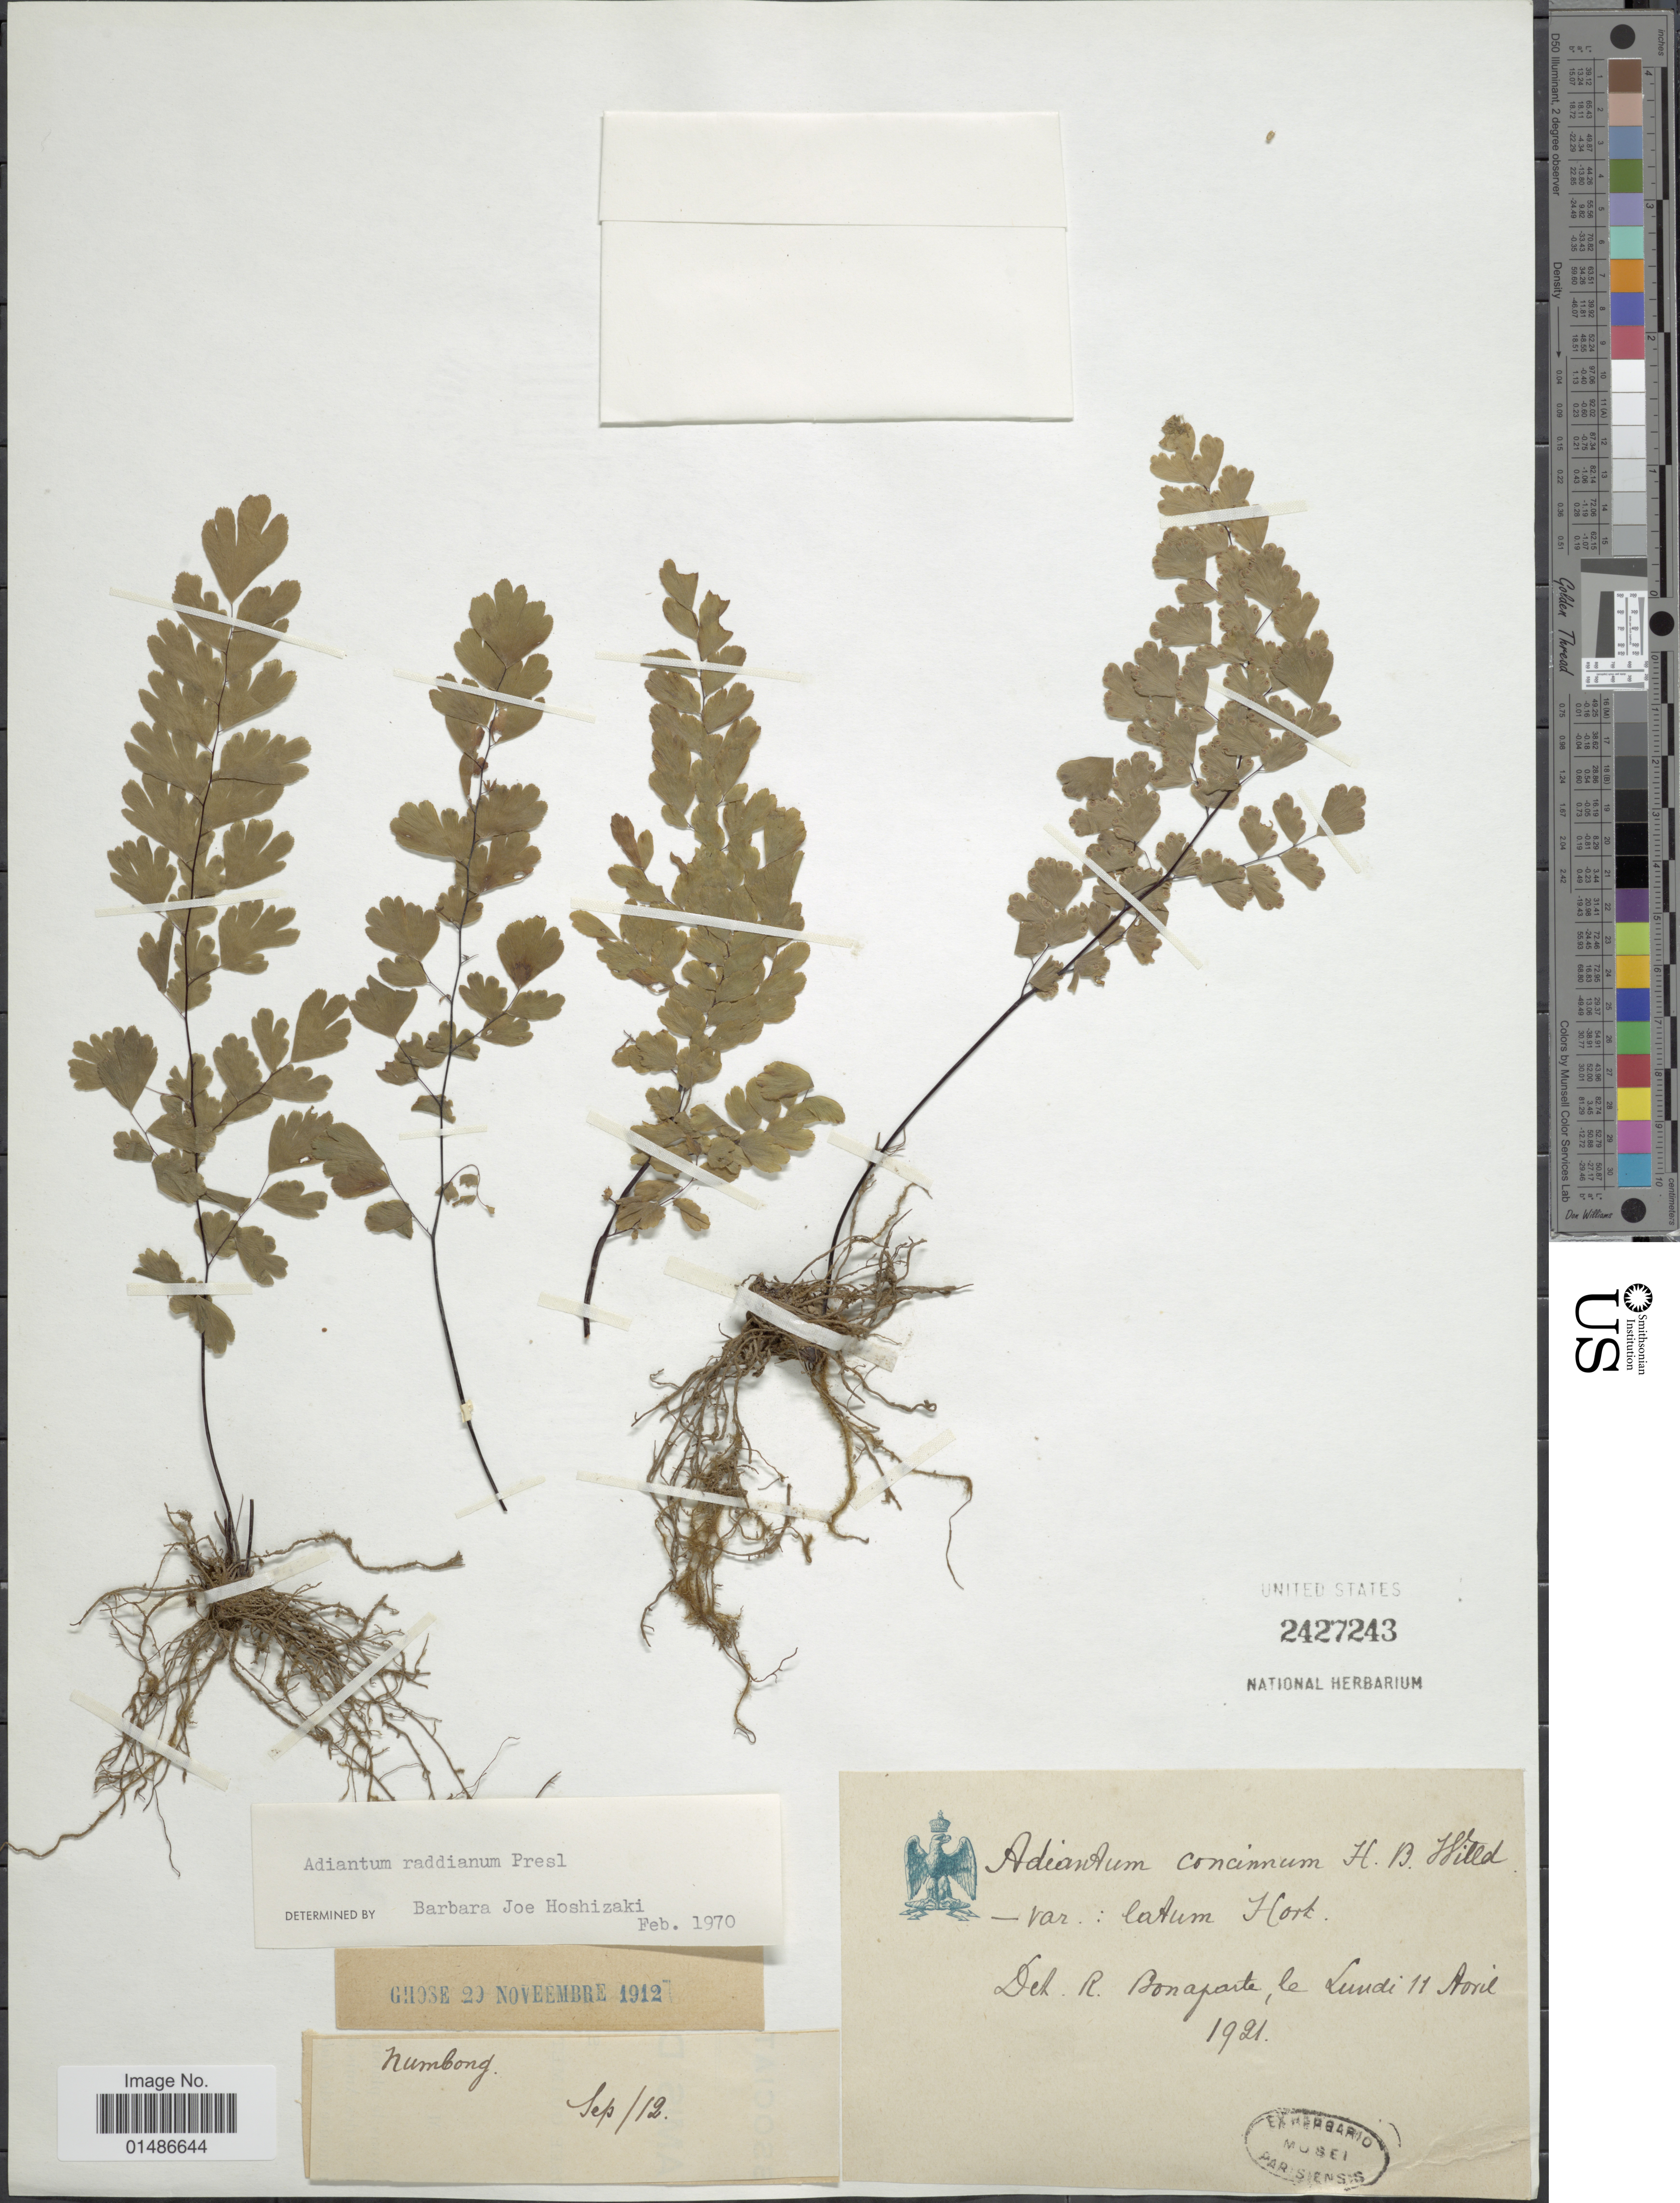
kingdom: Plantae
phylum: Tracheophyta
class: Polypodiopsida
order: Polypodiales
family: Pteridaceae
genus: Adiantum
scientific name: Adiantum raddianum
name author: C. Presl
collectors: ex herb. Mus. Paraensis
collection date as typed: Transcribed d/m/y: /9/12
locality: Numbong.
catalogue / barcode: US 2427243